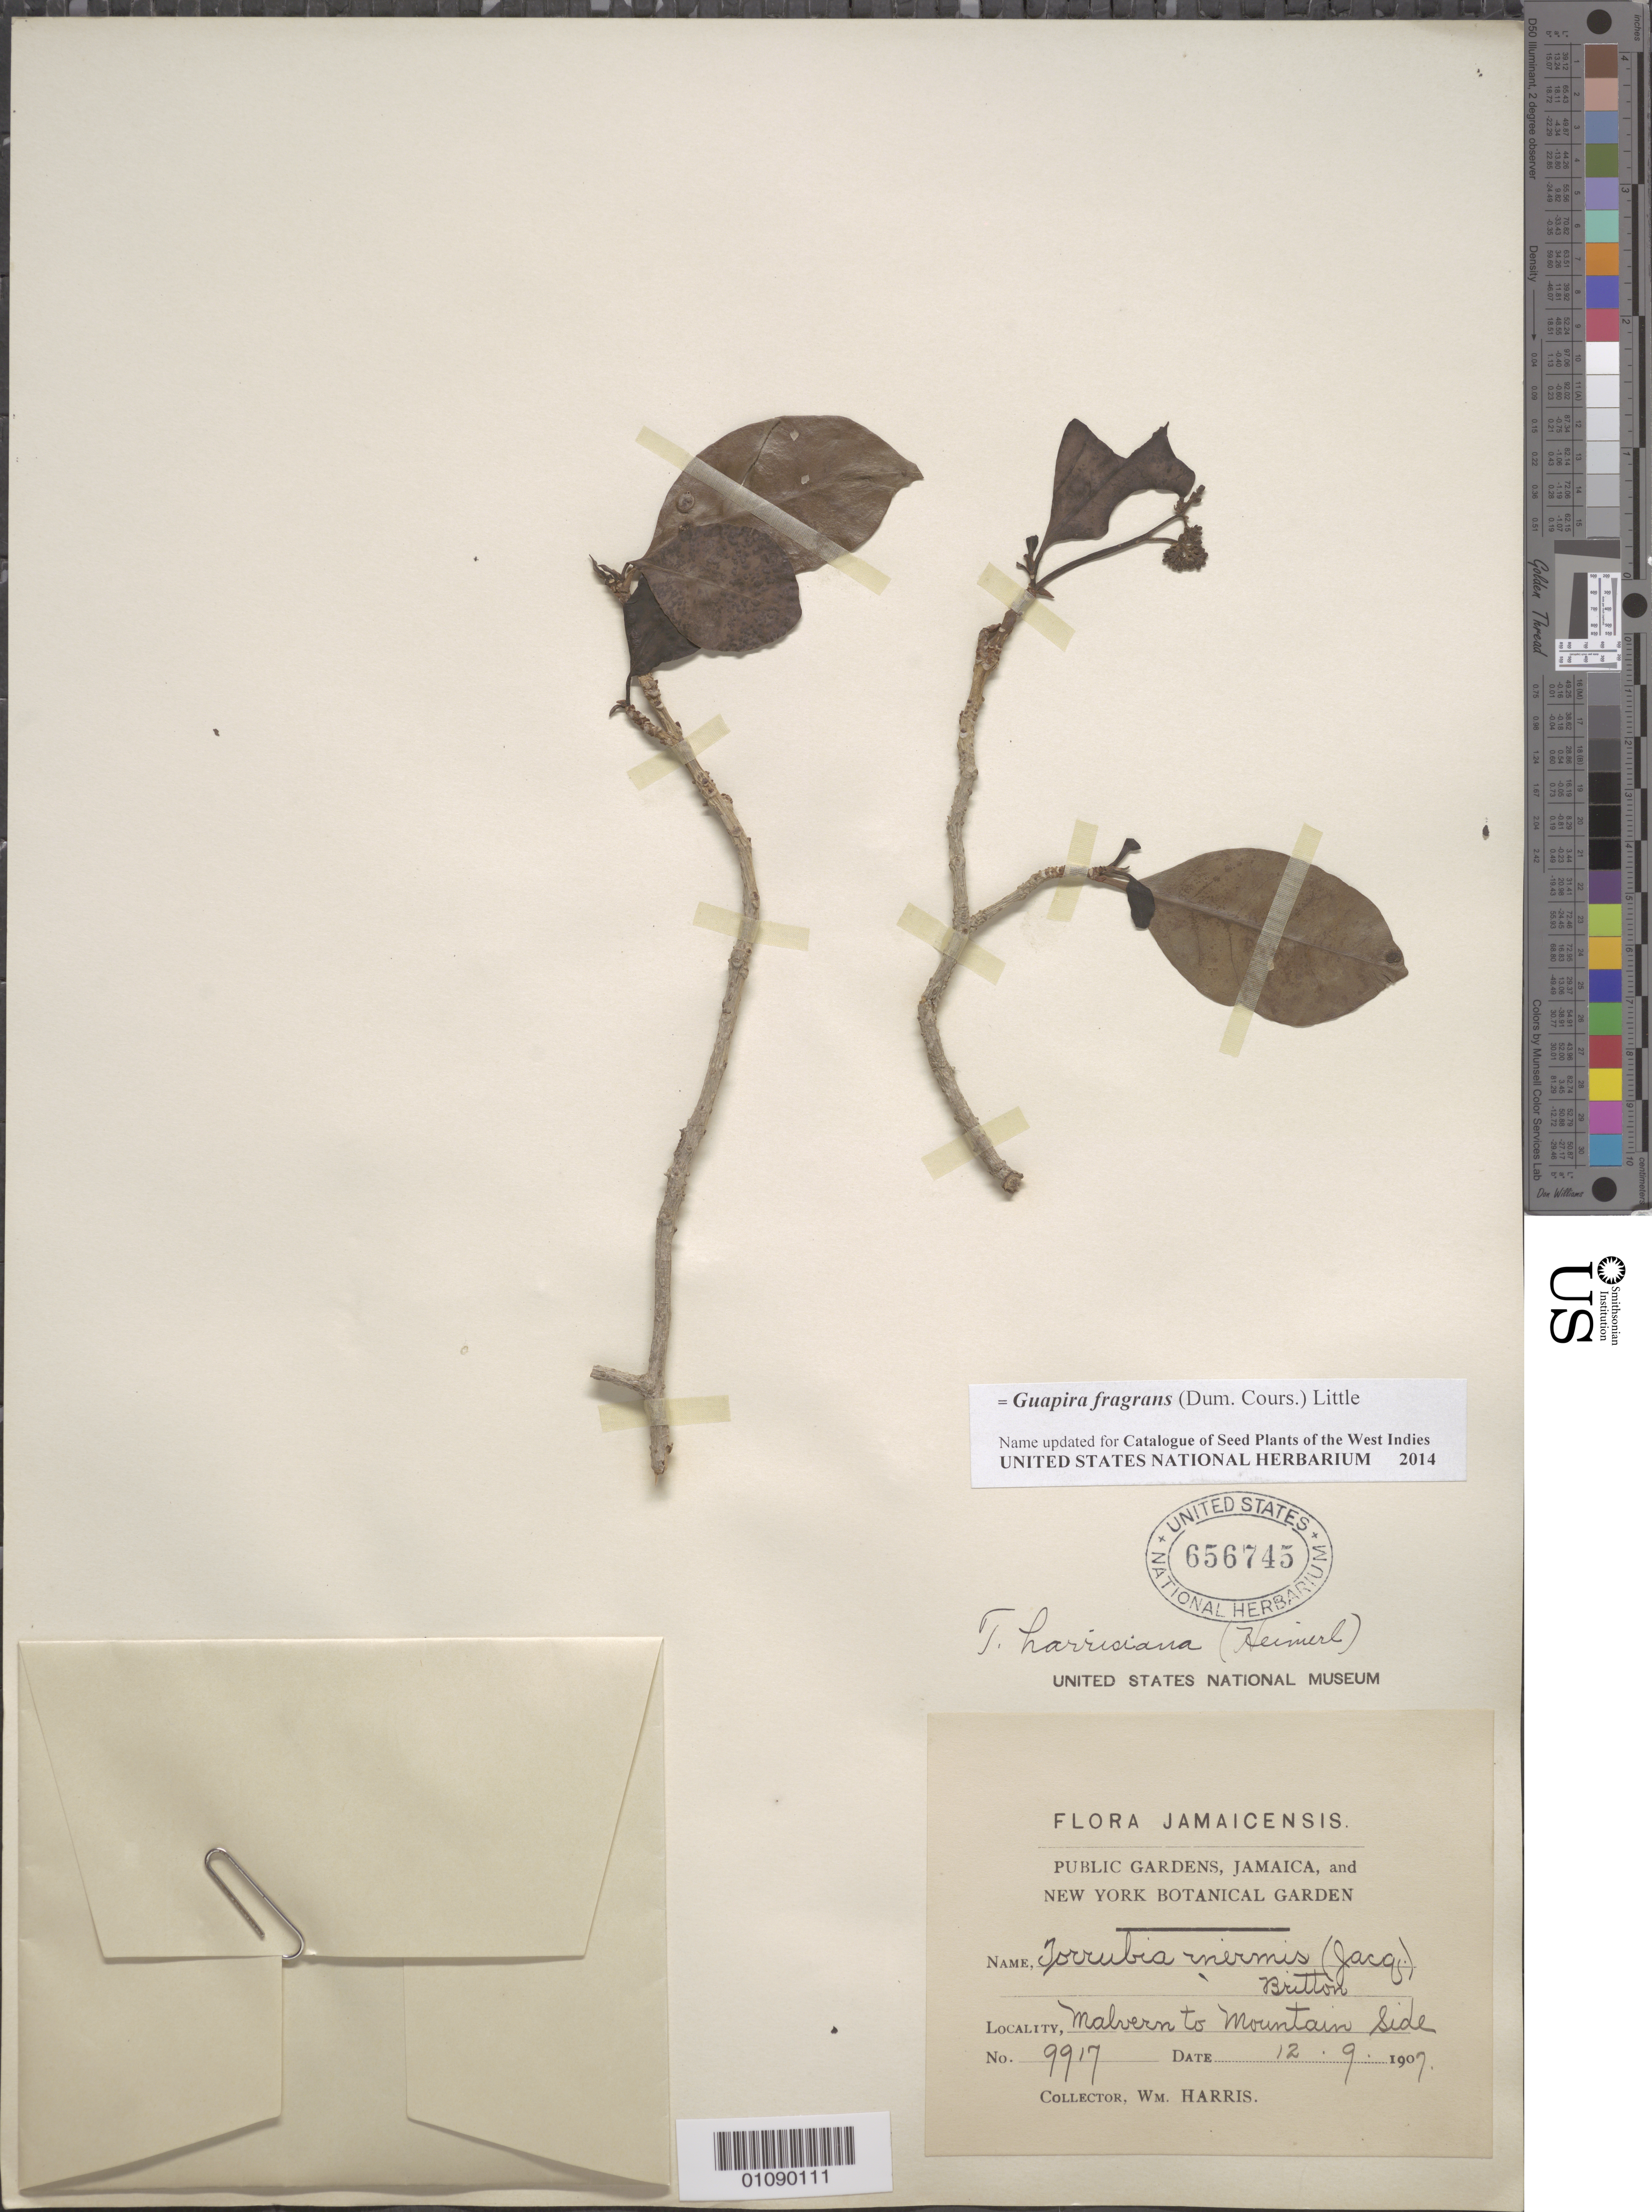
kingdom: Plantae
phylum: Tracheophyta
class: Magnoliopsida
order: Caryophyllales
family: Nyctaginaceae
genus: Guapira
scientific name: Guapira fragrans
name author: (Dum. Cours.) Little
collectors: W. Harris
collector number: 9917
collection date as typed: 12 Sep 1907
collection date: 1907-09-12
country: Jamaica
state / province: Saint Elizabeth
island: Jamaica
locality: Malvern to Mountain Side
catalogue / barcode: US 656745